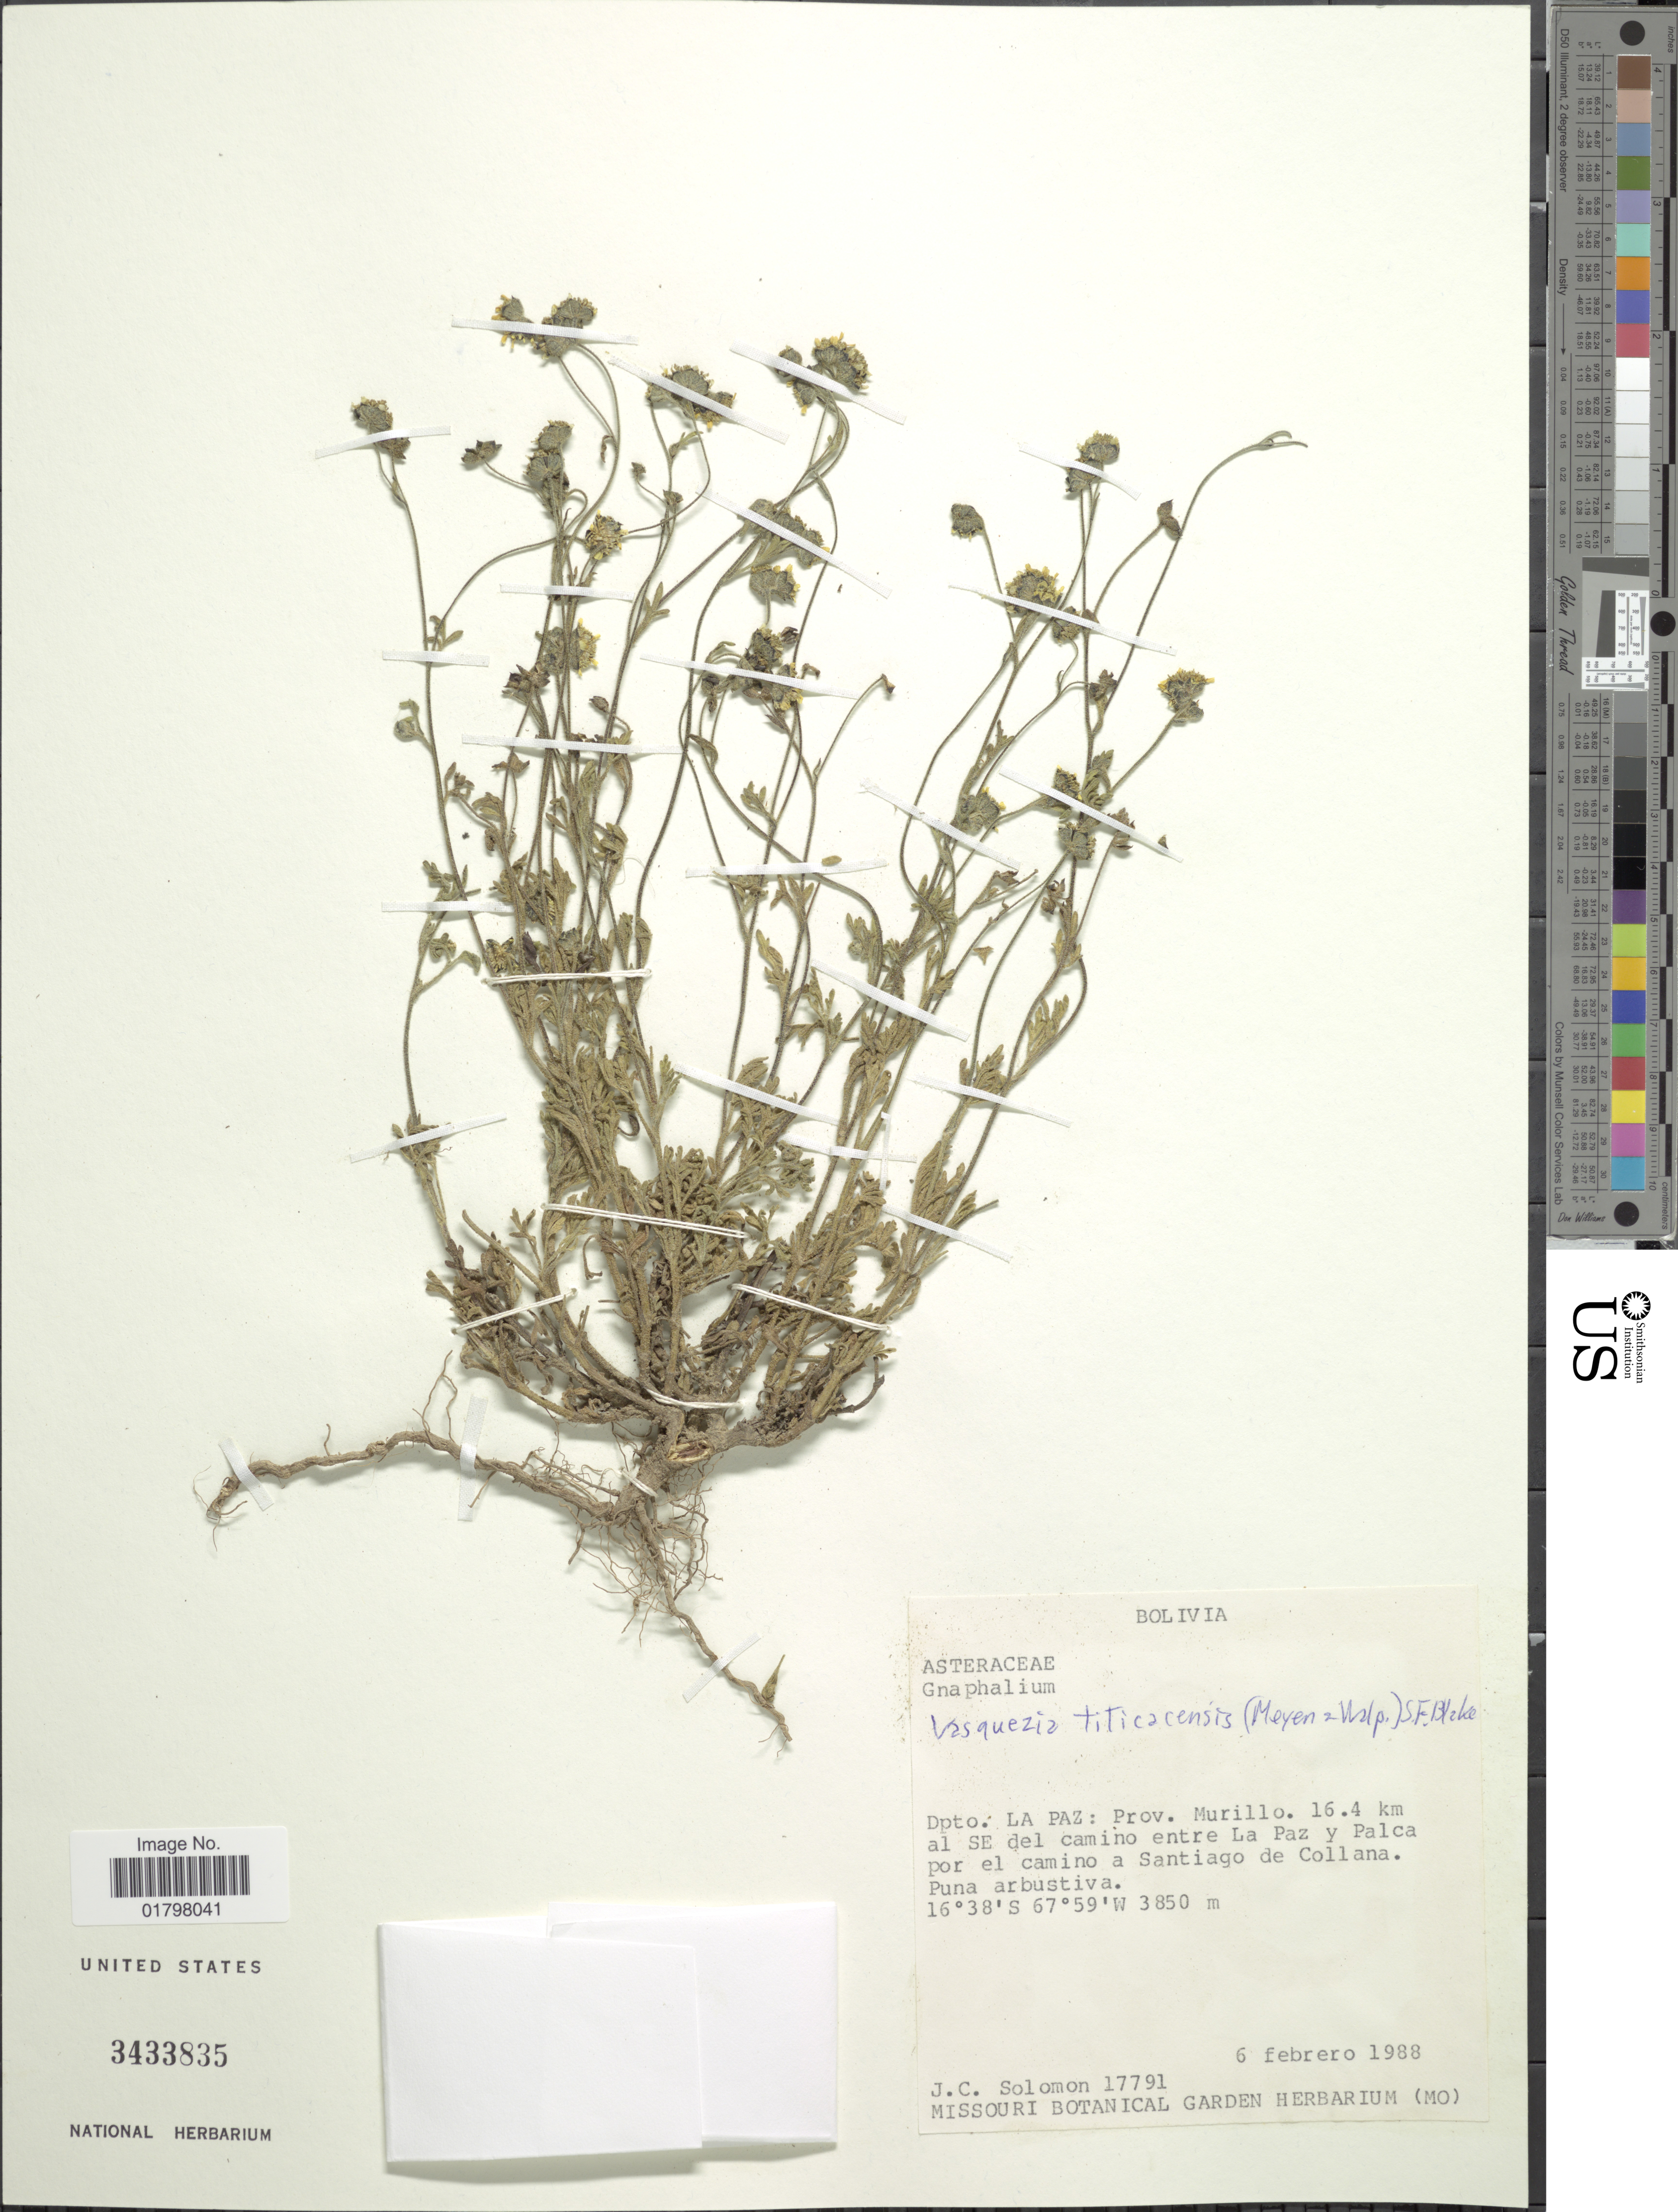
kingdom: Plantae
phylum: Tracheophyta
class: Magnoliopsida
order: Asterales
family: Asteraceae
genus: Vasquesia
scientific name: Vasquesia titicacensis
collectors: J. C. Solomon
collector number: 17791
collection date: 1988-02-06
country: Bolivia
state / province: La Paz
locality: Dpto. La Paz: Prov. Murillo. 16.4 km al SE del camino entre La Paz y Palca por el camino a Santiago de Collana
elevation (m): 3850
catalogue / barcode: US 3433835